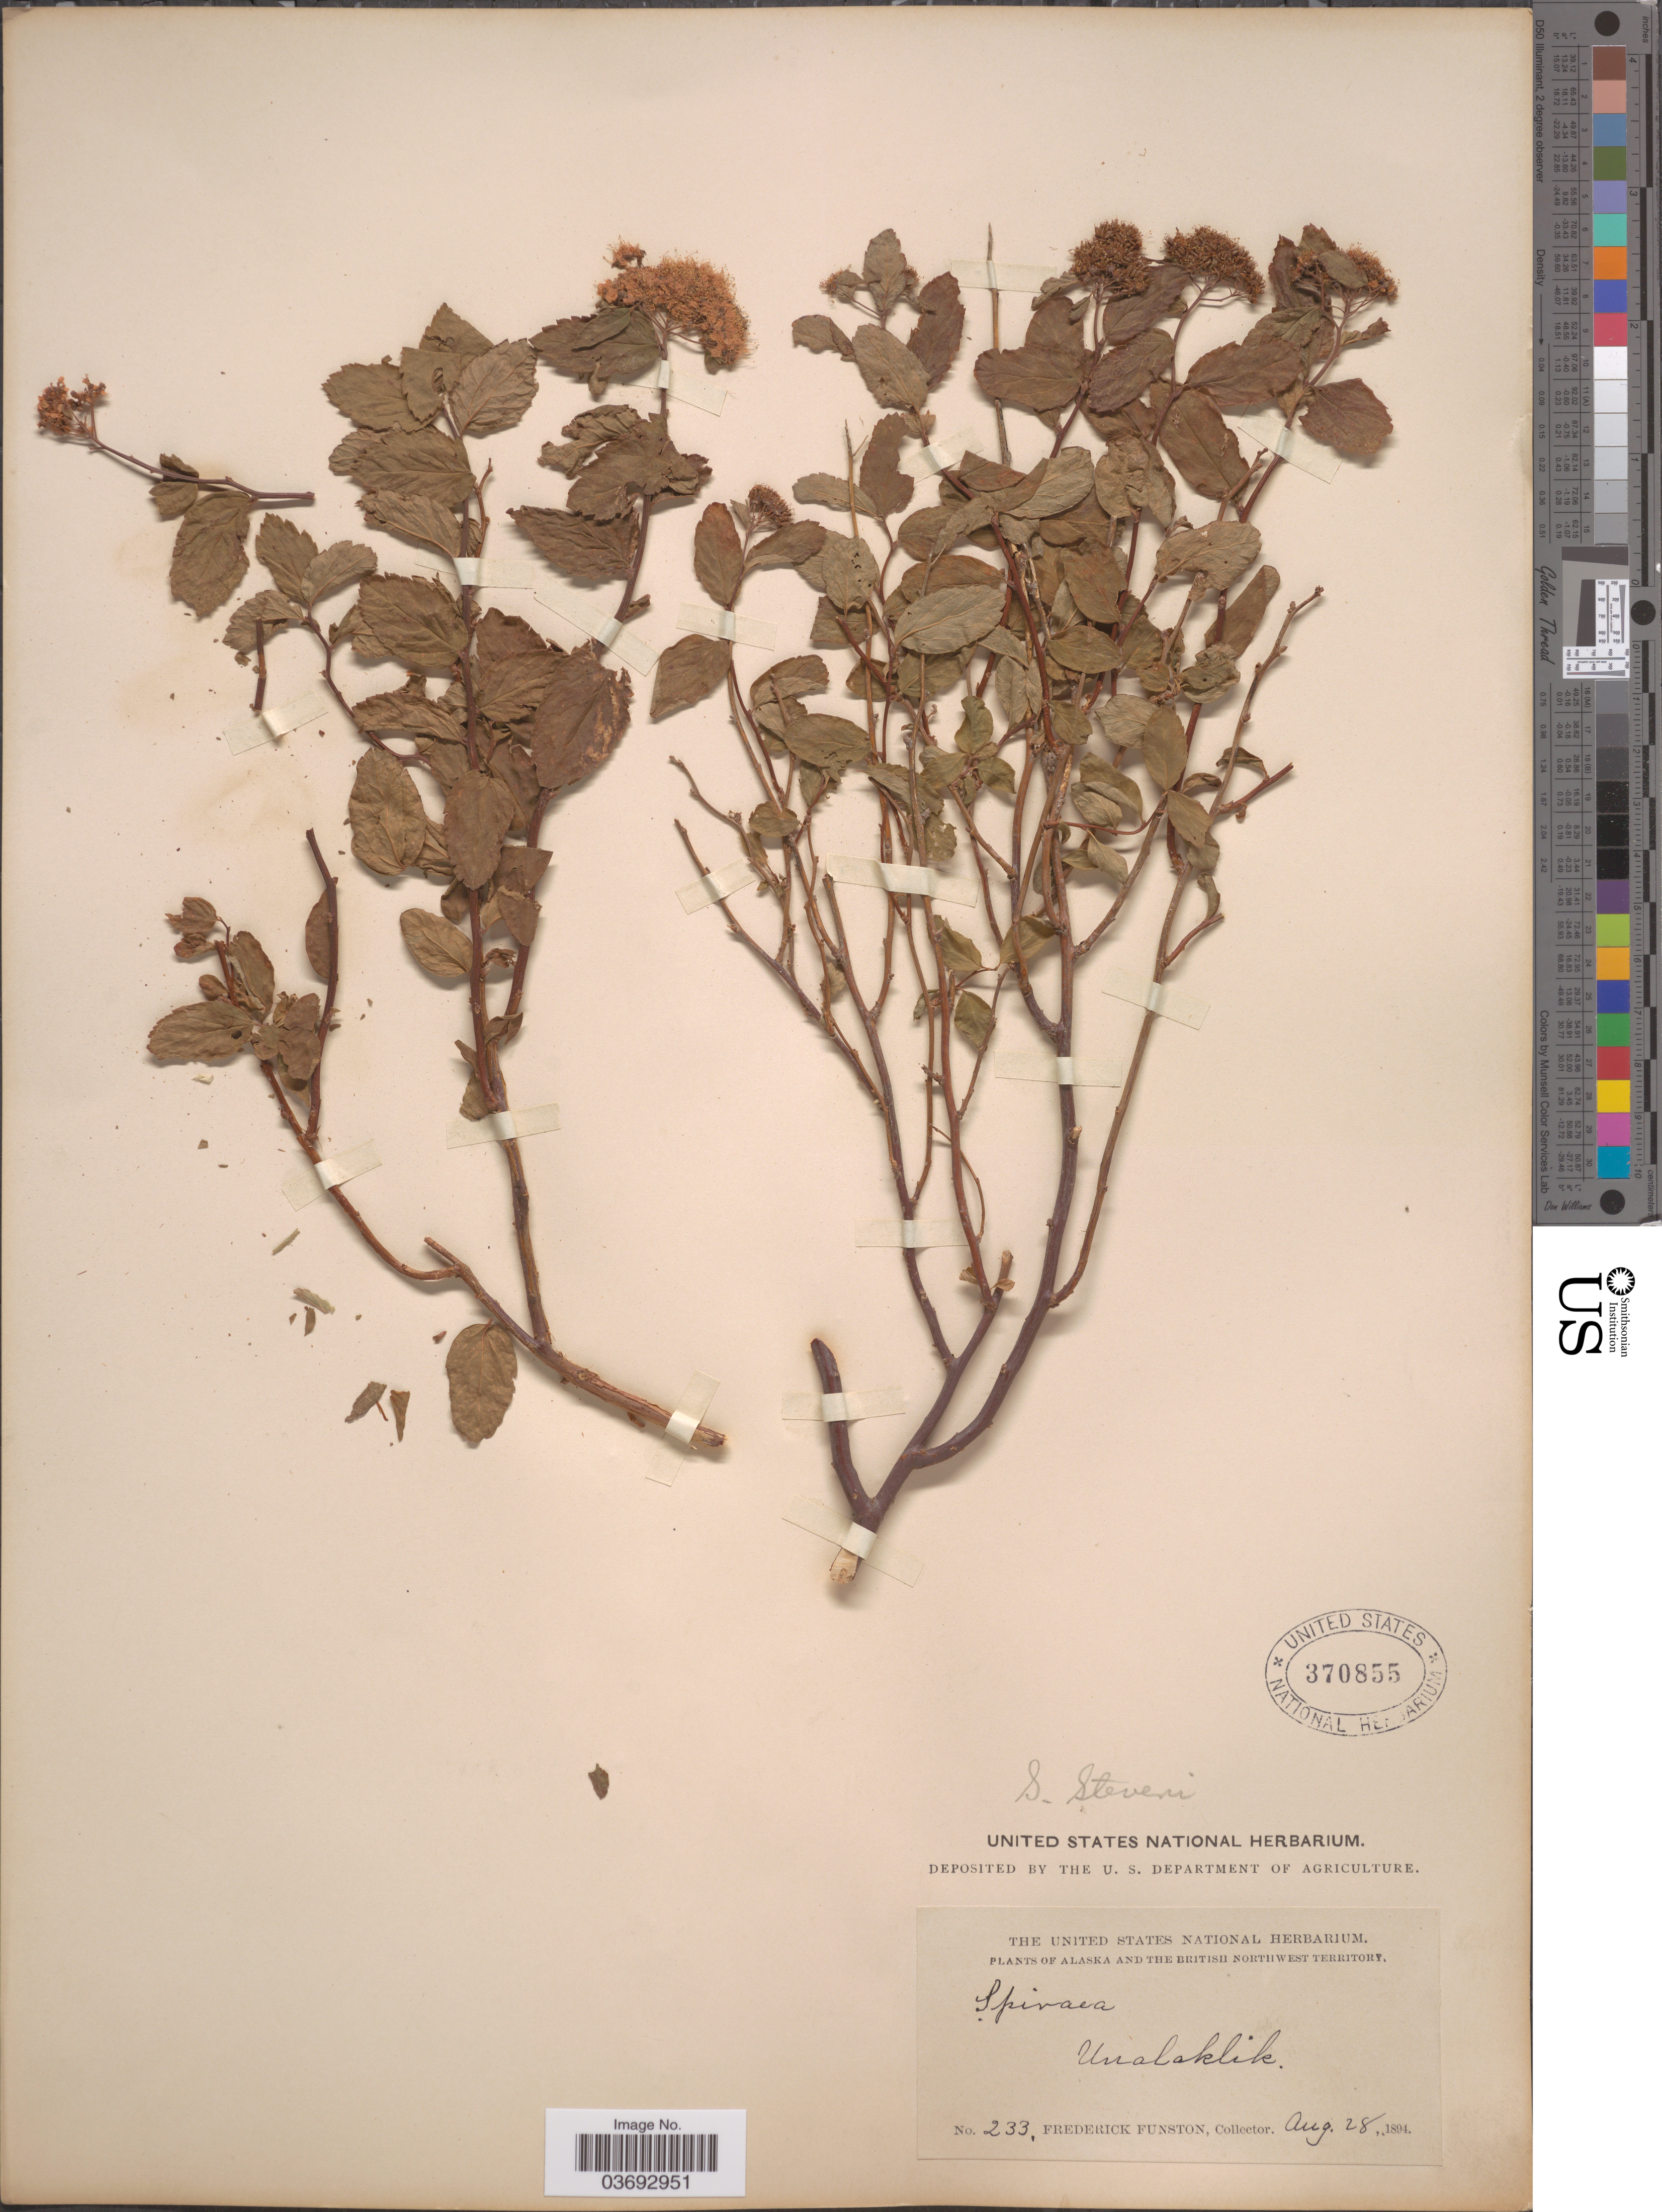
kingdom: Plantae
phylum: Tracheophyta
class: Magnoliopsida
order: Rosales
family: Rosaceae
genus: Spiraea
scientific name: Spiraea stevenii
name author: (C.K. Schneid.) Rydb.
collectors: F. Funston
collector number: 233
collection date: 1894-08-28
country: United States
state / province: Alaska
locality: The British Northwest Territory. Unalaklik.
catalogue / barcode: US 370855